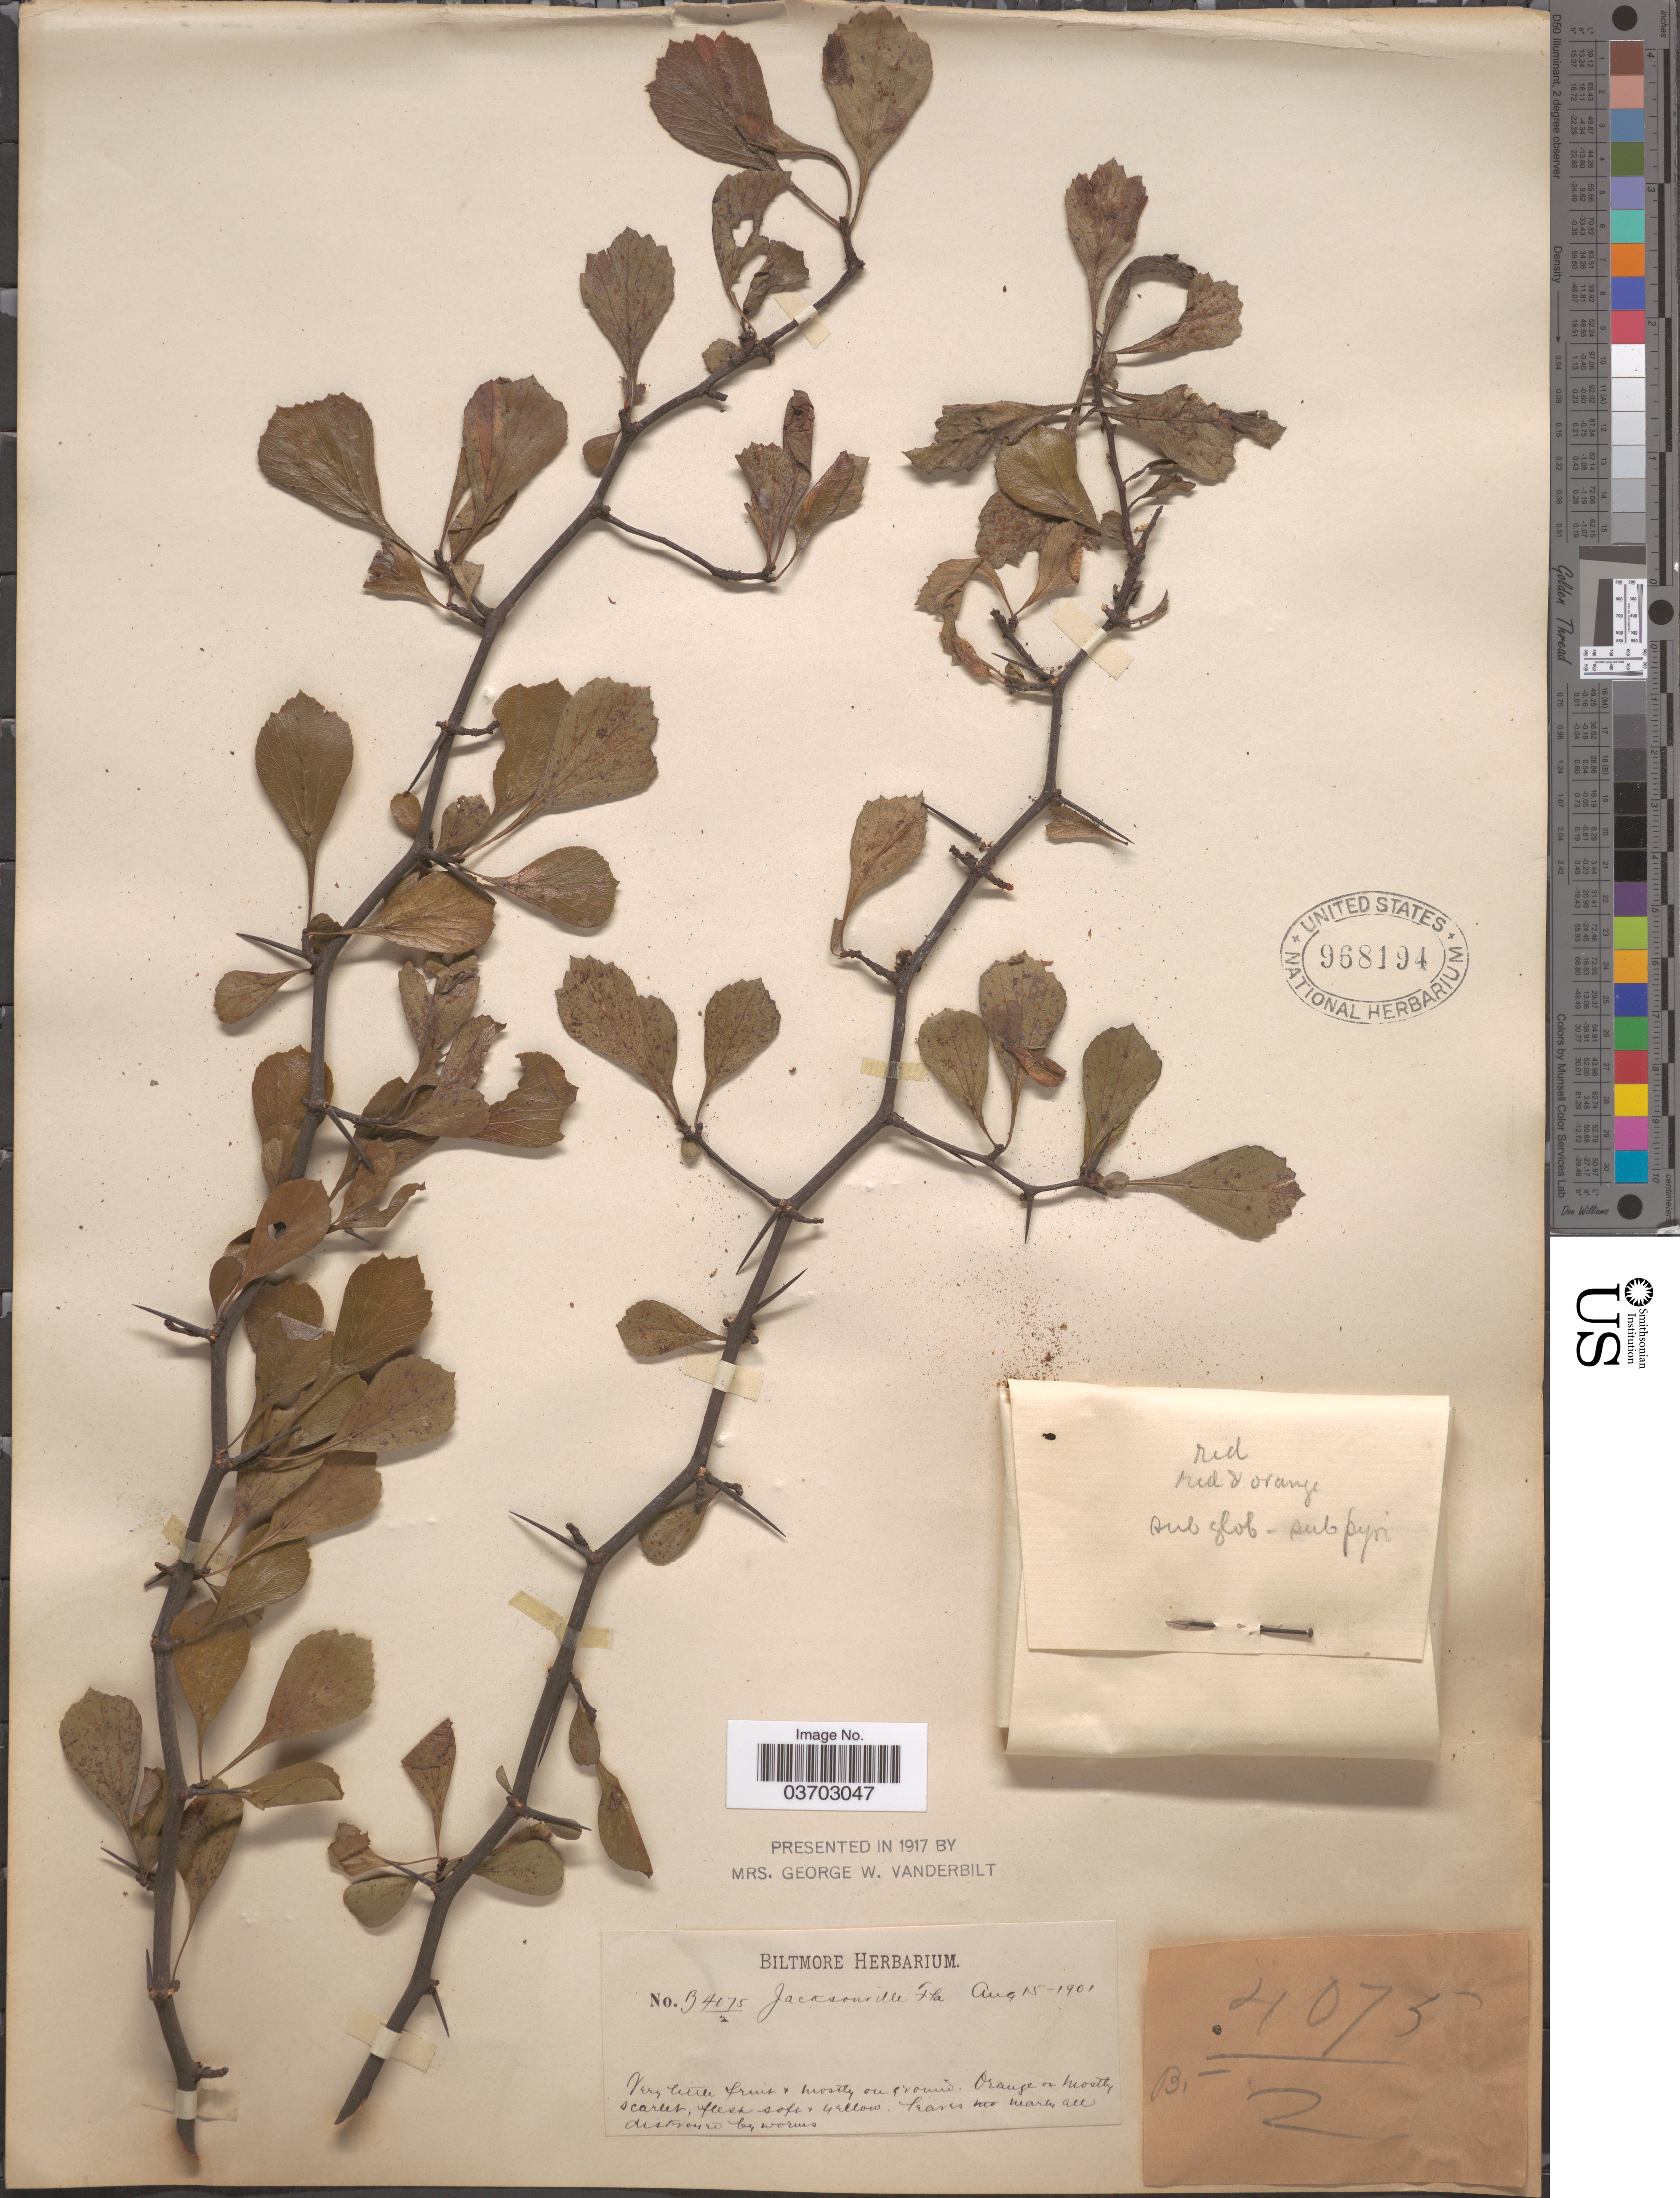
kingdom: Plantae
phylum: Tracheophyta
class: Magnoliopsida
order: Rosales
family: Rosaceae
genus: Crataegus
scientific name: Crataegus sp.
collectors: ex herb. Biltmore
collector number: B4075/2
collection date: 1901-08-15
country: United States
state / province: Florida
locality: Jacksonville.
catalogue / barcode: US 968194